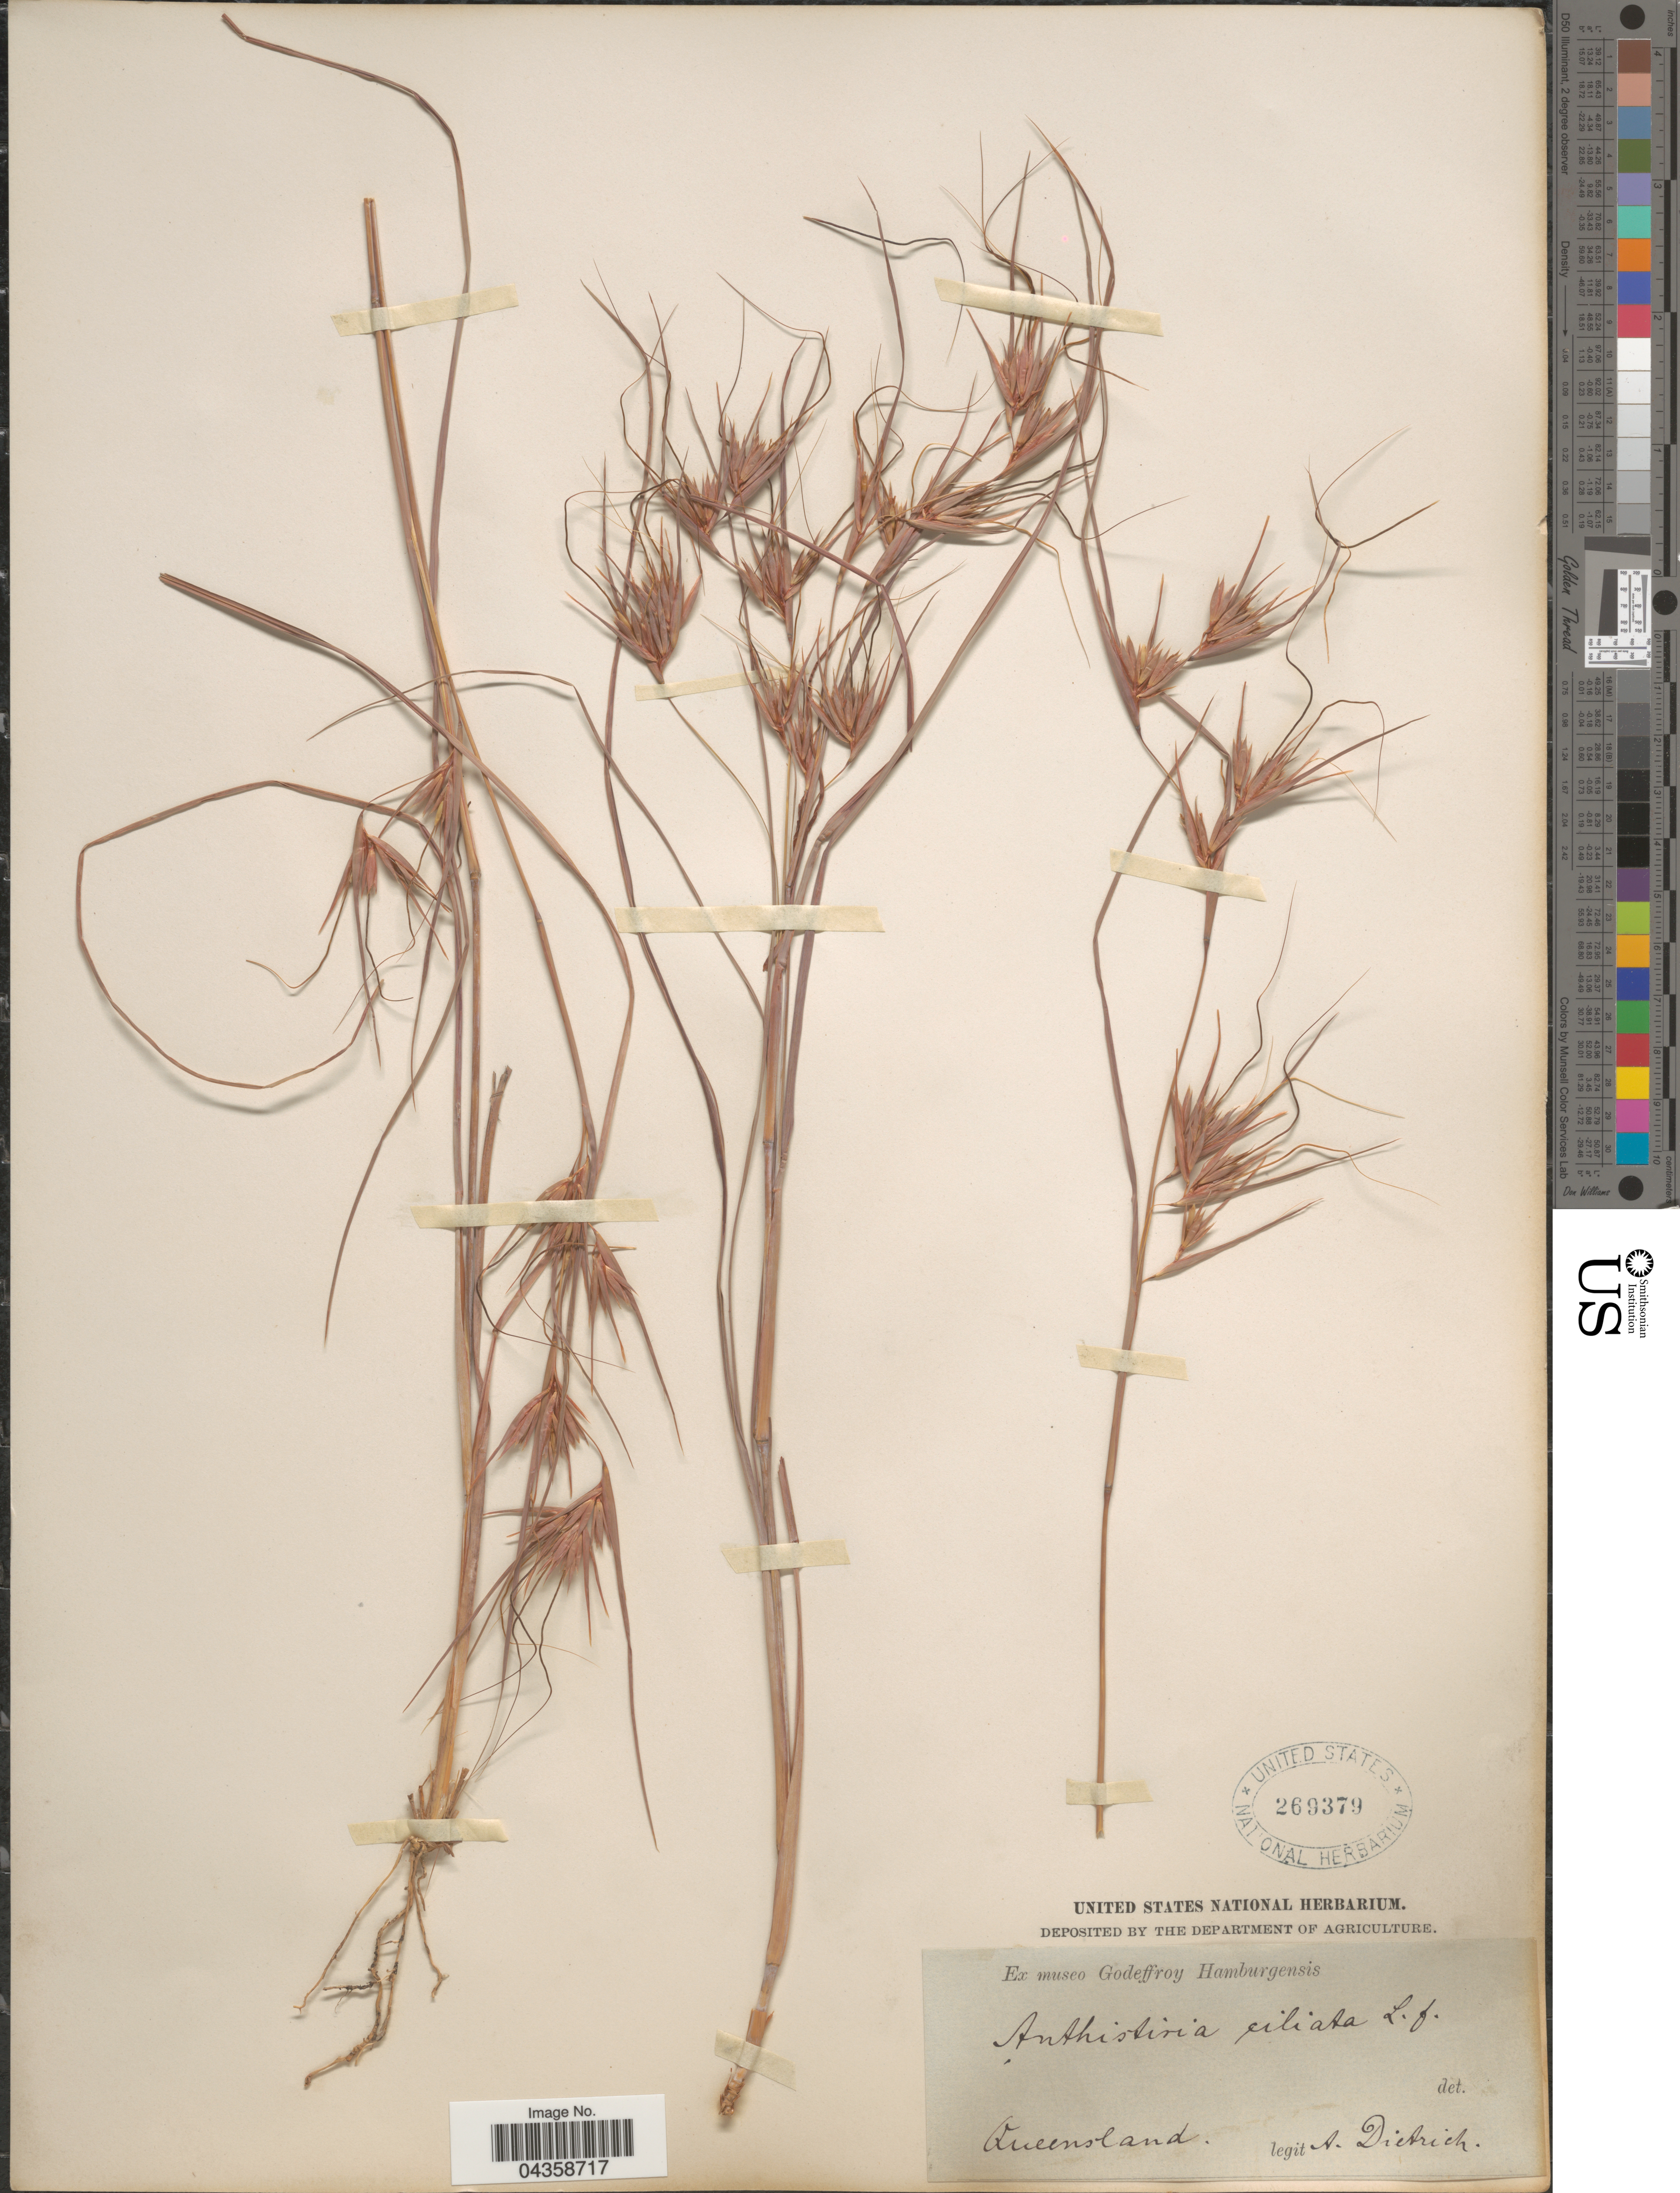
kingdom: Plantae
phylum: Tracheophyta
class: Liliopsida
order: Poales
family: Poaceae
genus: Themeda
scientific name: Themeda triandra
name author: Forssk.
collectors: A. G. Dietrich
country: Australia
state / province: Queensland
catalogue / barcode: US 269379